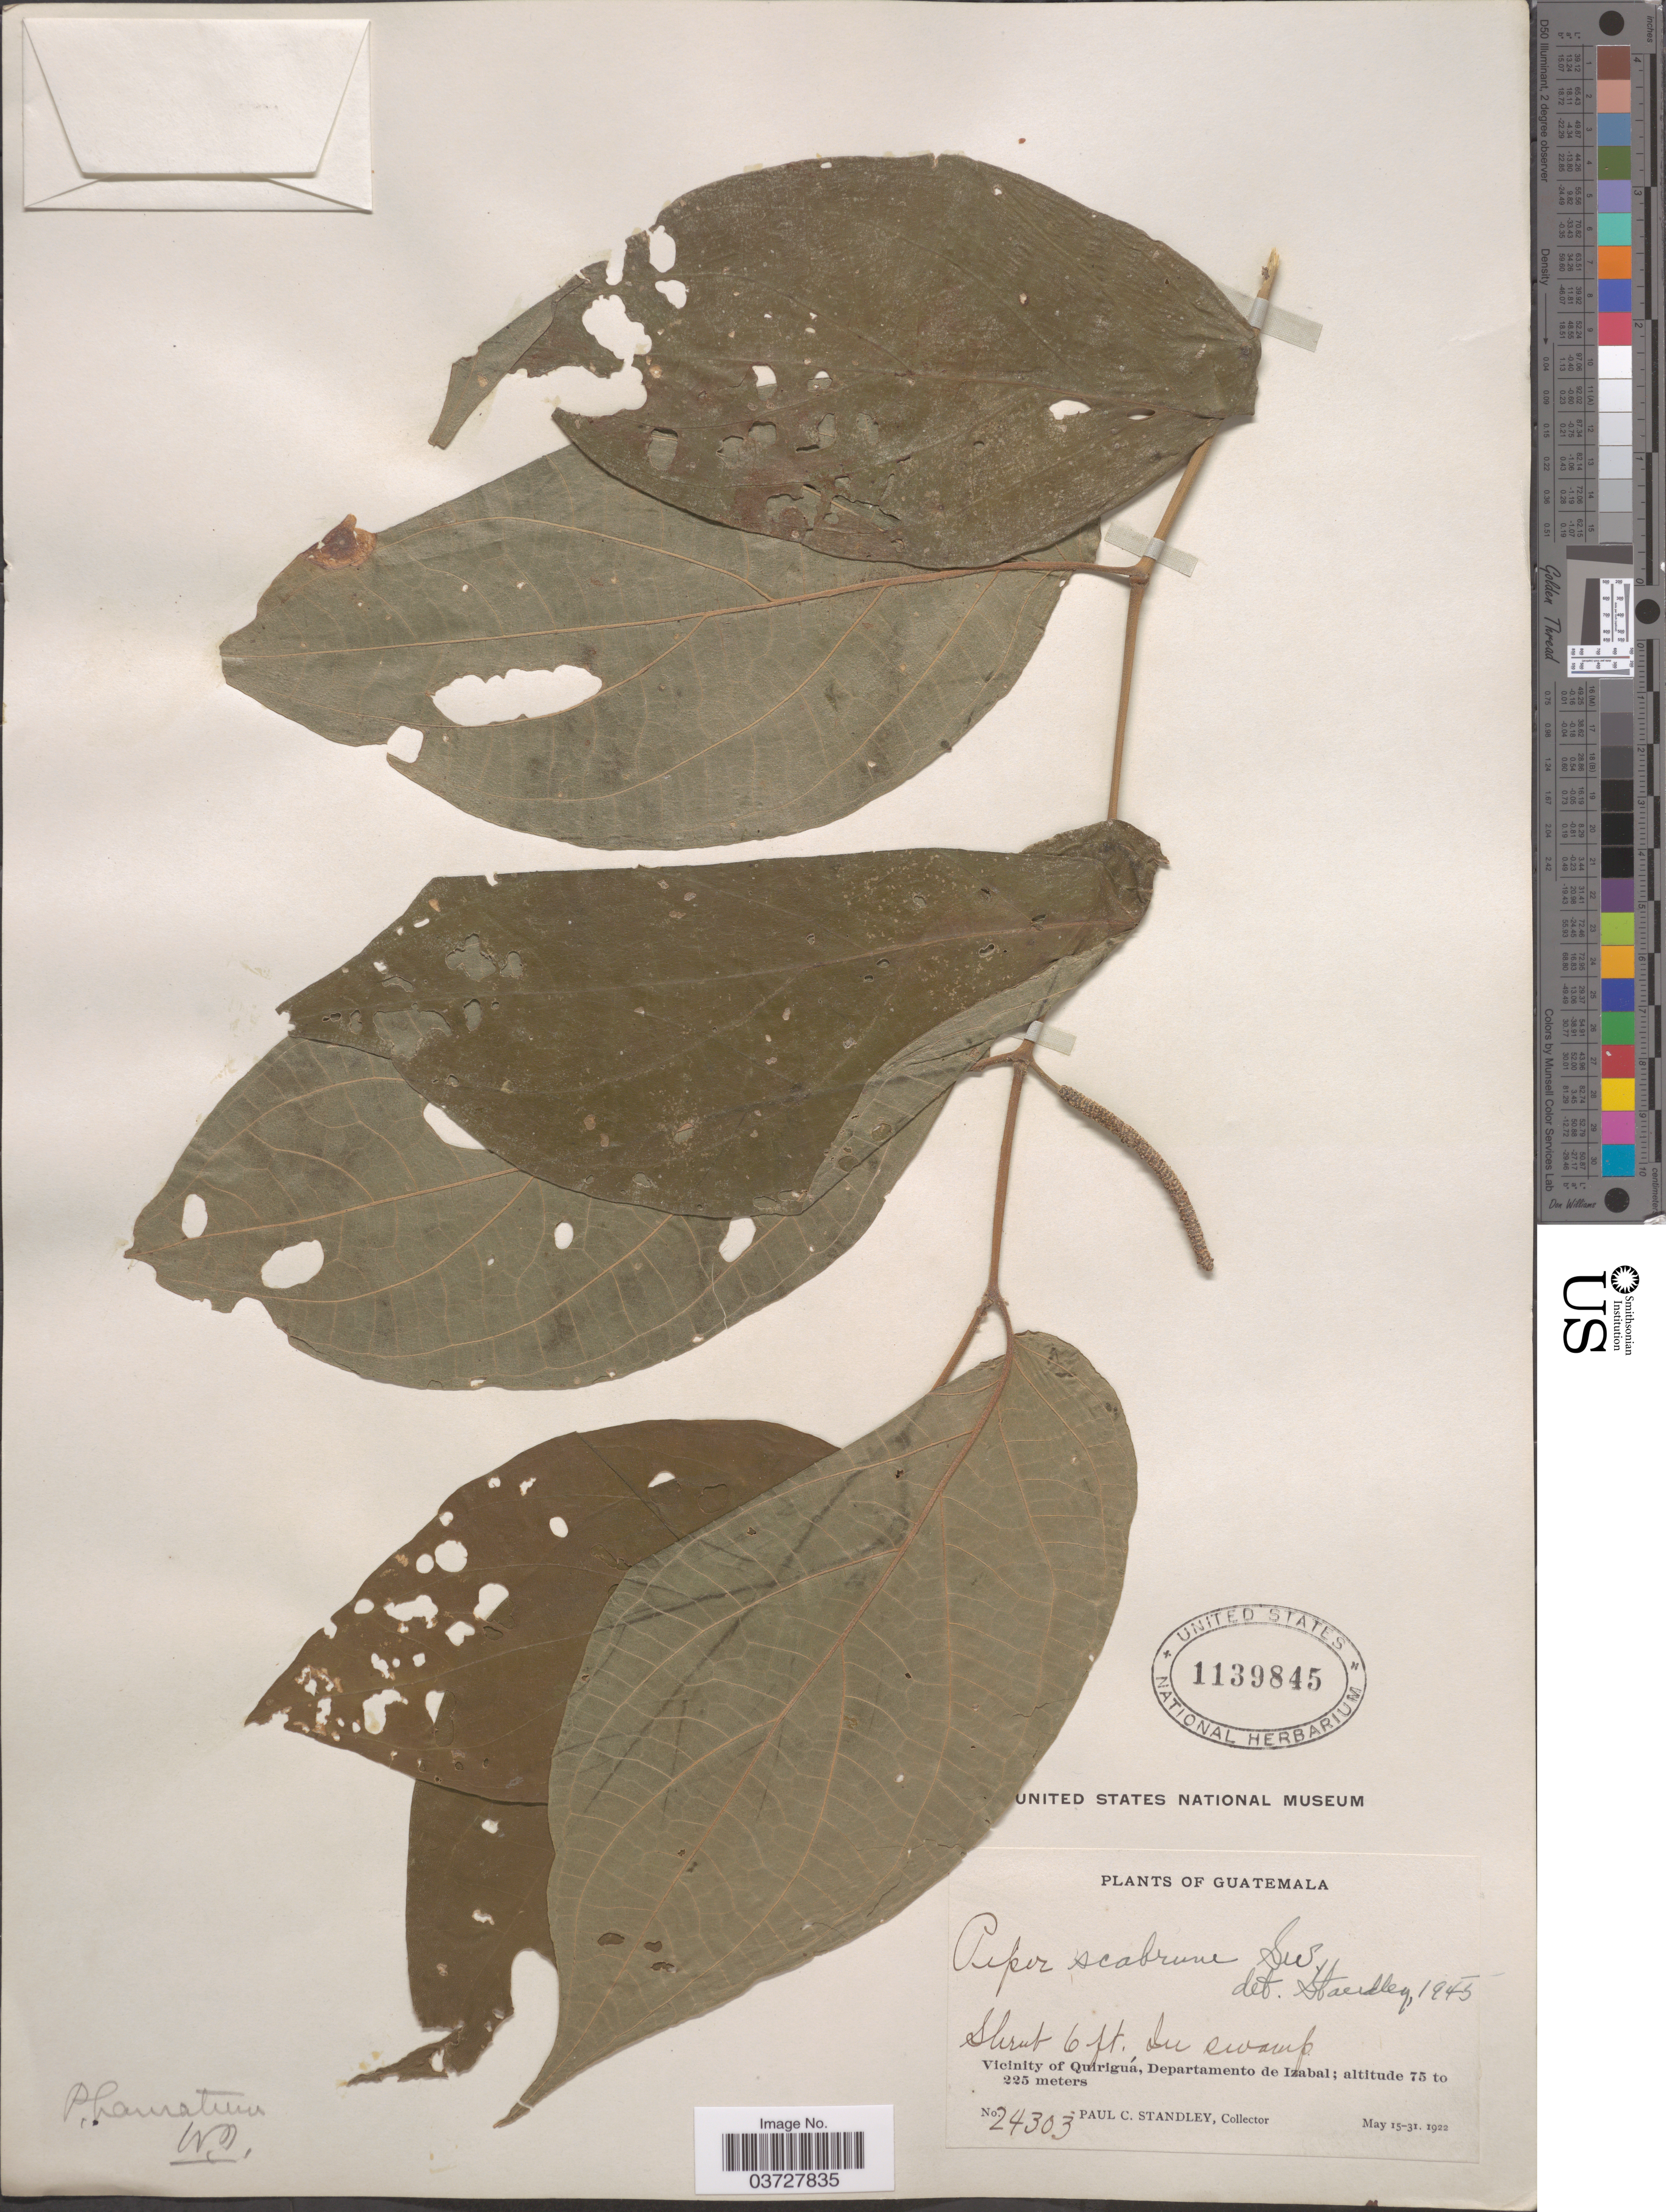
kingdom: Plantae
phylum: Tracheophyta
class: Magnoliopsida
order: Piperales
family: Piperaceae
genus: Piper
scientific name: Piper scabrum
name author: Sw.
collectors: P. C. Standley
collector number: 24303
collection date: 1922-05-15/1922-05-31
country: Guatemala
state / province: Izabal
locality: Vicinity of Quiriguá, Departamento de Izabal.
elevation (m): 75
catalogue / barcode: US 1139845